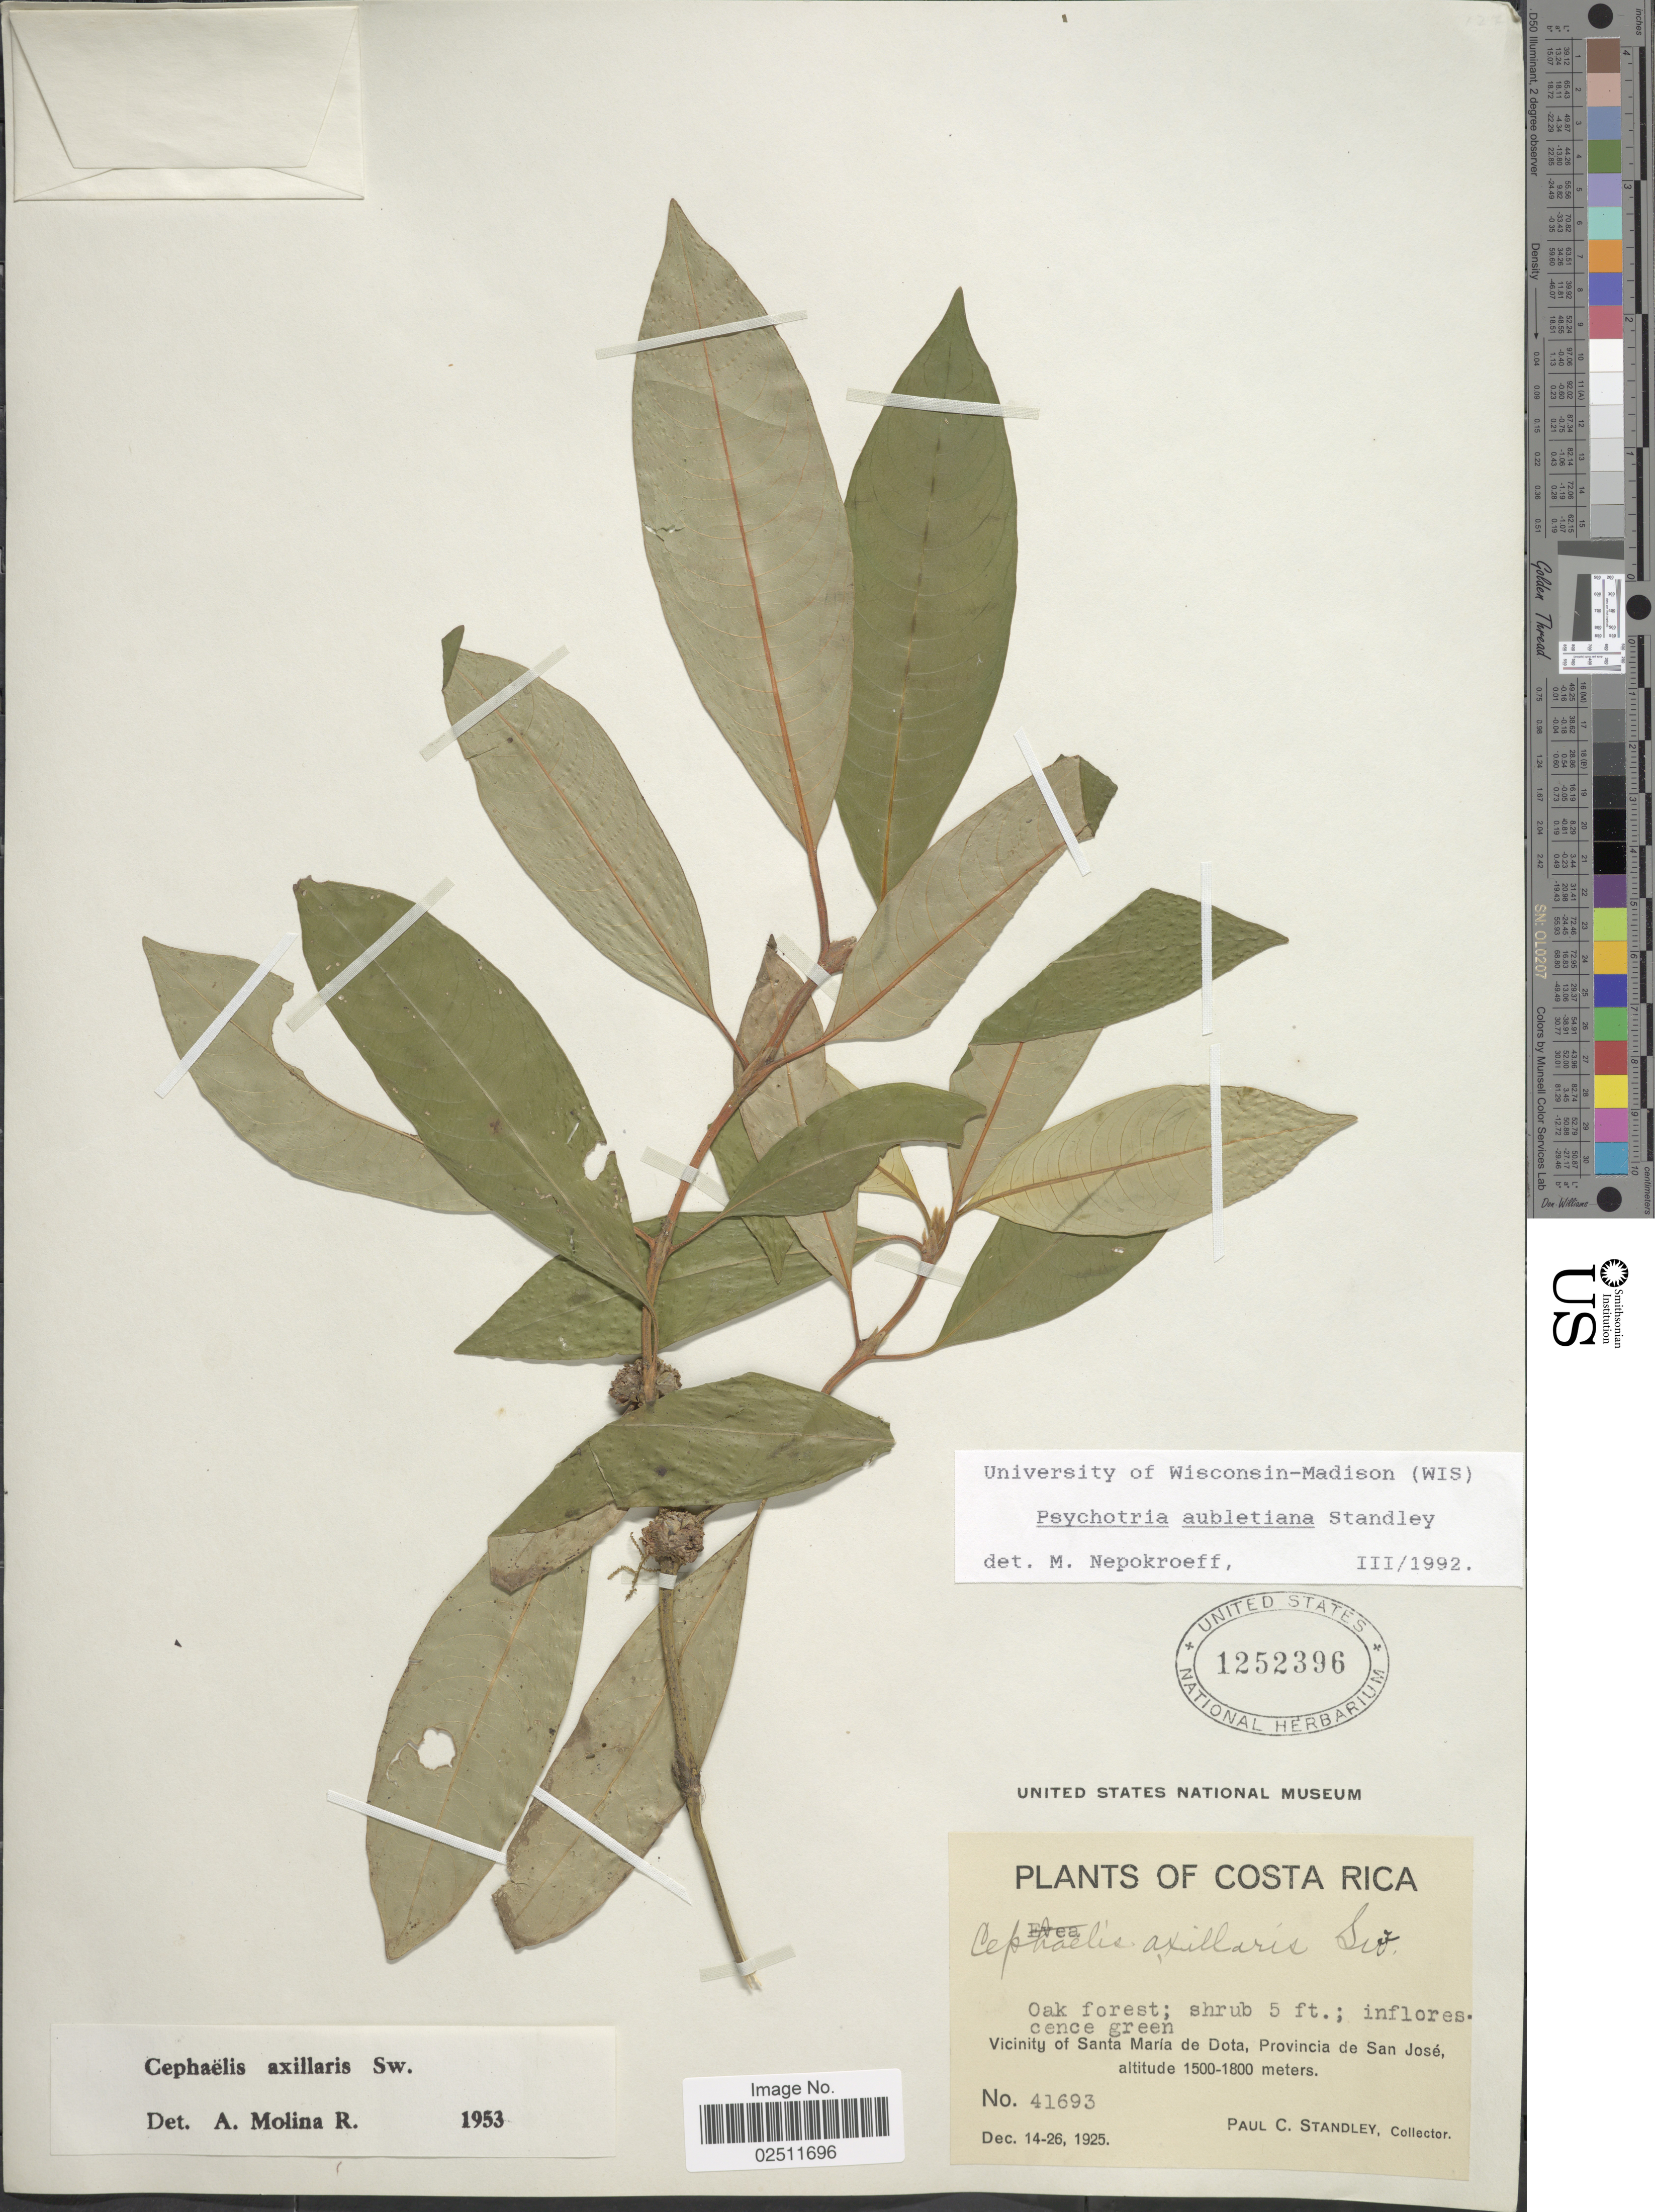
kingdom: Plantae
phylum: Tracheophyta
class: Magnoliopsida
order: Gentianales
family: Rubiaceae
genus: Psychotria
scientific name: Psychotria aubletiana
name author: Steyerm.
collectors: P. C. Standley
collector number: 41693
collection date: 1925-12-14/1925-12-26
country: Costa Rica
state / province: San José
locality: Vicinity of Santa María de Dota.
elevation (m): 1500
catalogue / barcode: US 1252396